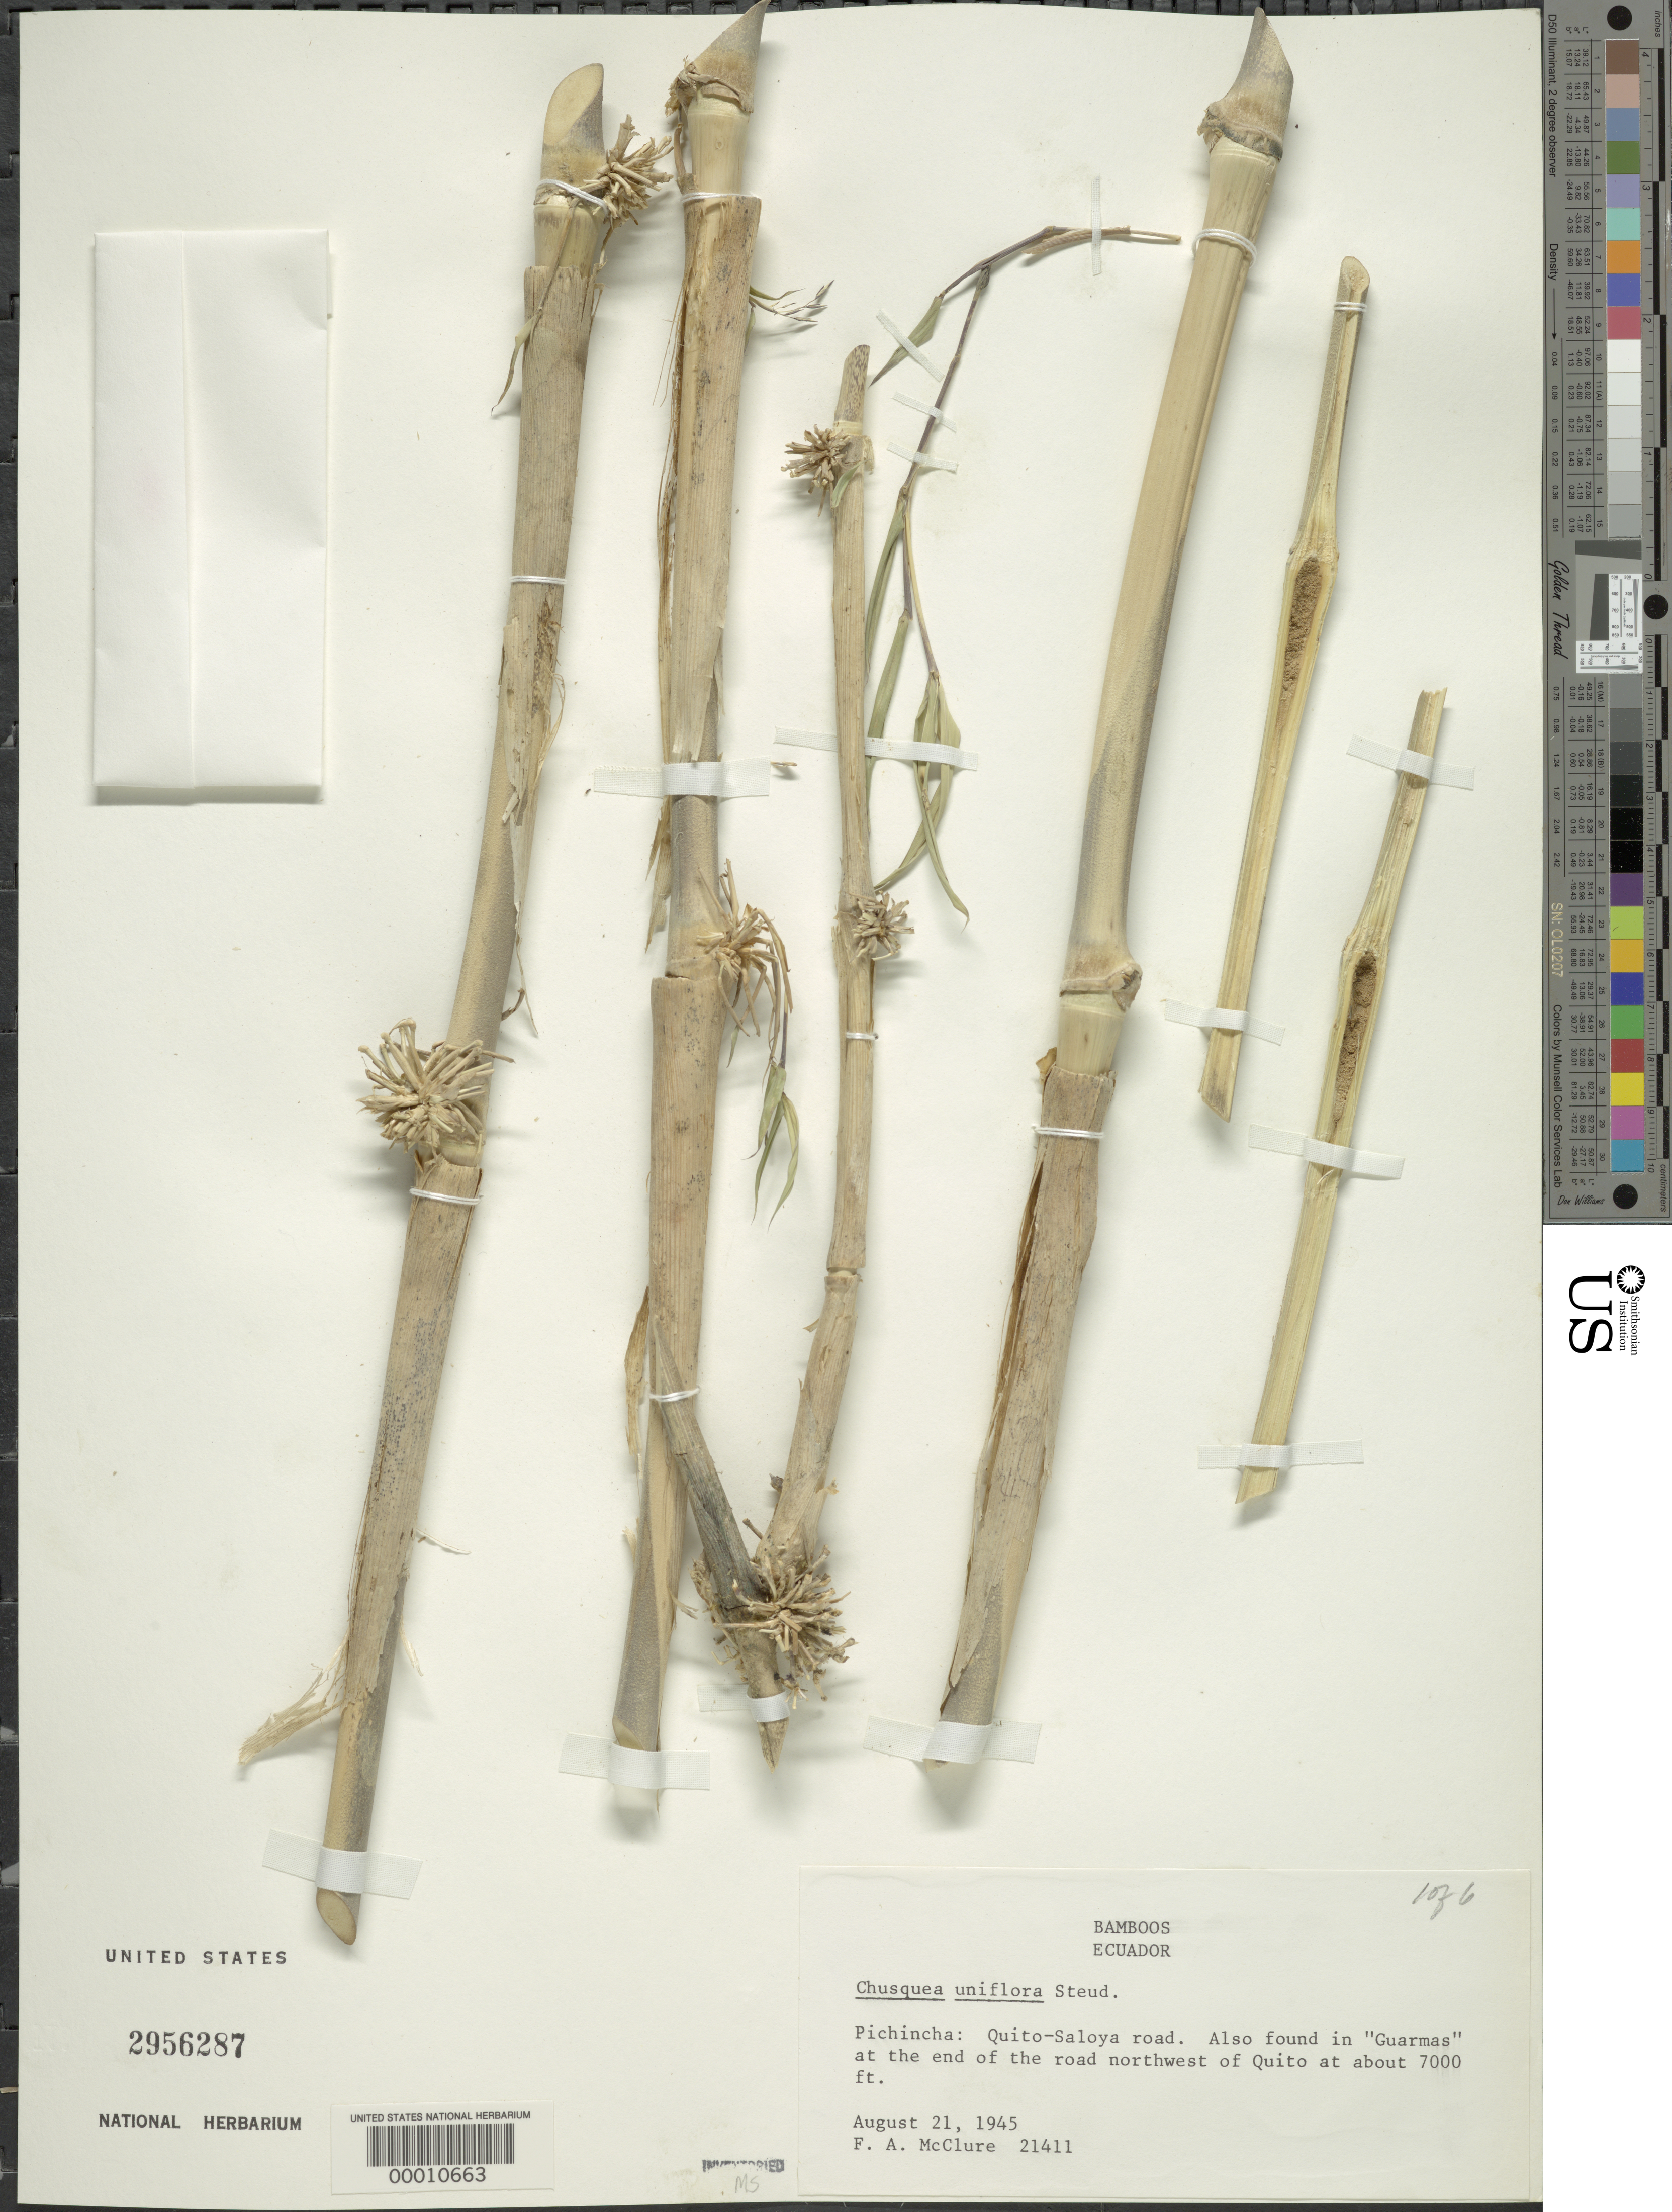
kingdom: Plantae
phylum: Tracheophyta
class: Liliopsida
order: Poales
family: Poaceae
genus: Chusquea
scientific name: Chusquea uniflora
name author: Steud.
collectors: F. A. McClure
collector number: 21411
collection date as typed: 21 Aug 1945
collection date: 1945-08-21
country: Ecuador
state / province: Pichincha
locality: Quito, saloya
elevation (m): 1745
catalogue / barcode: US 2956287